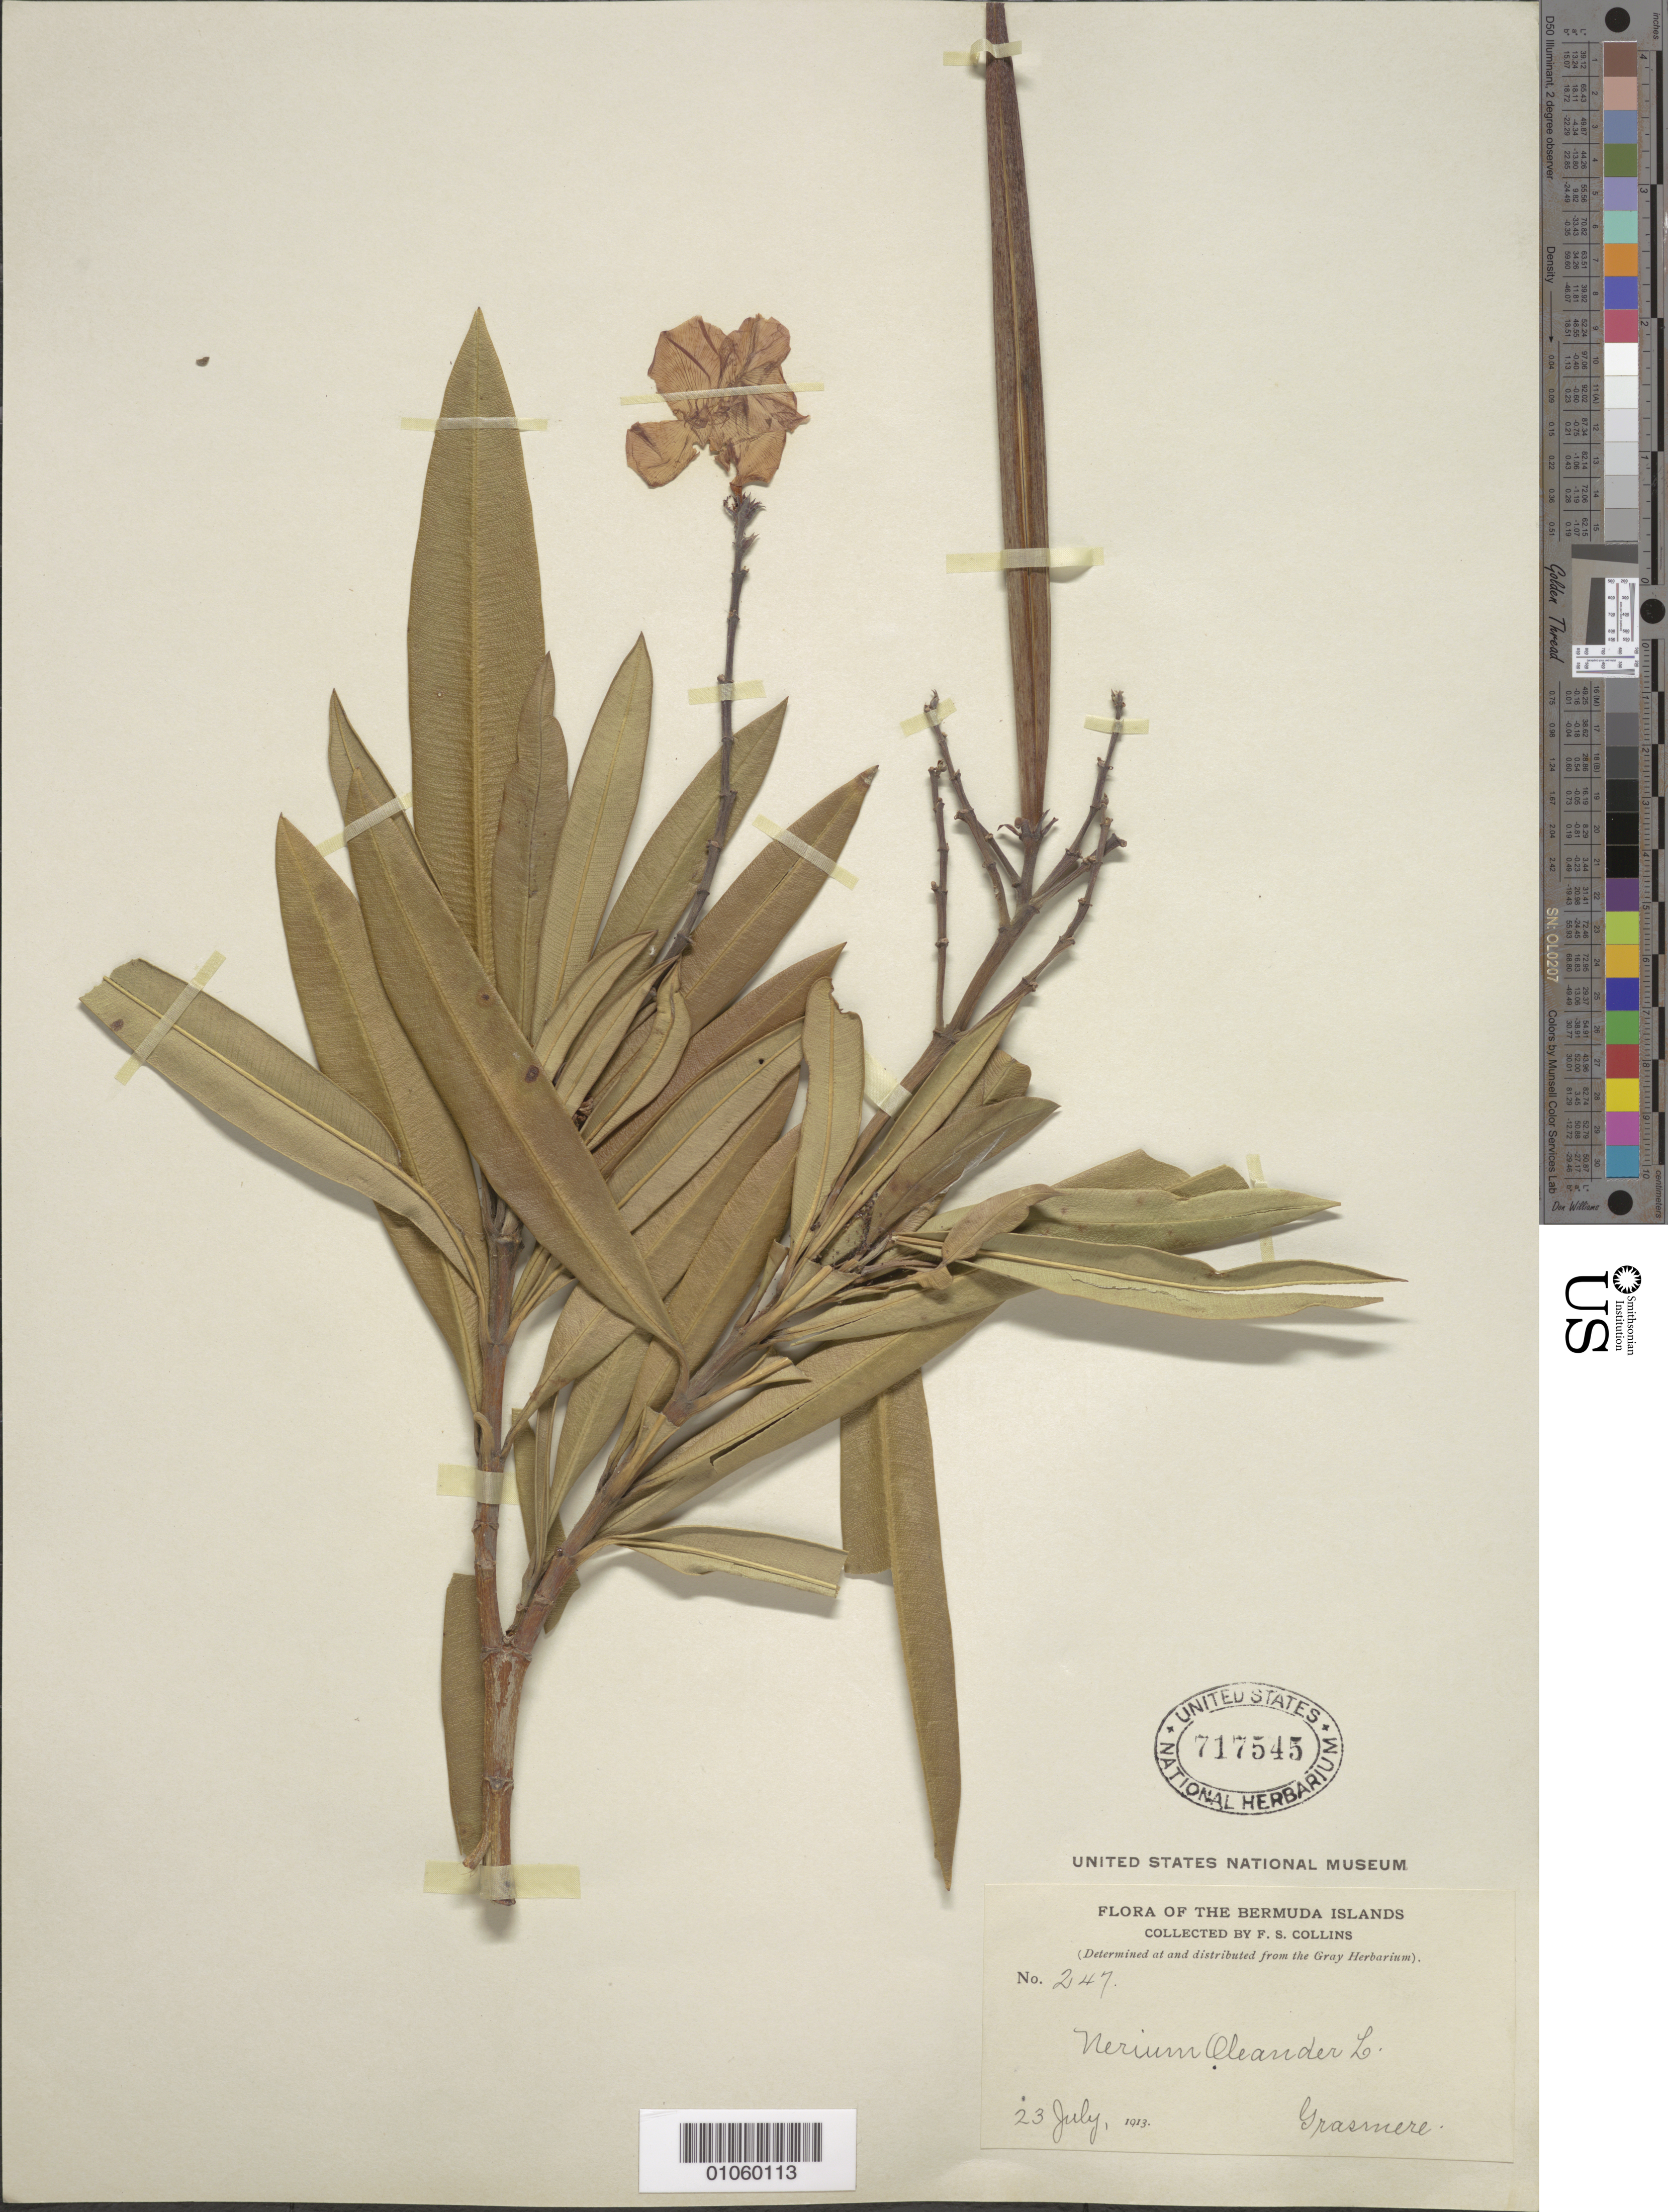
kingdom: Plantae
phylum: Tracheophyta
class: Magnoliopsida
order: Gentianales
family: Apocynaceae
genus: Nerium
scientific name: Nerium oleander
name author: L.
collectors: F. Collins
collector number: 247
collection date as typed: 23 Jul 1913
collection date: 1913-07-23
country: Bermuda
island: Bermuda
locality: Grasmere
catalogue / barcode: US 717545